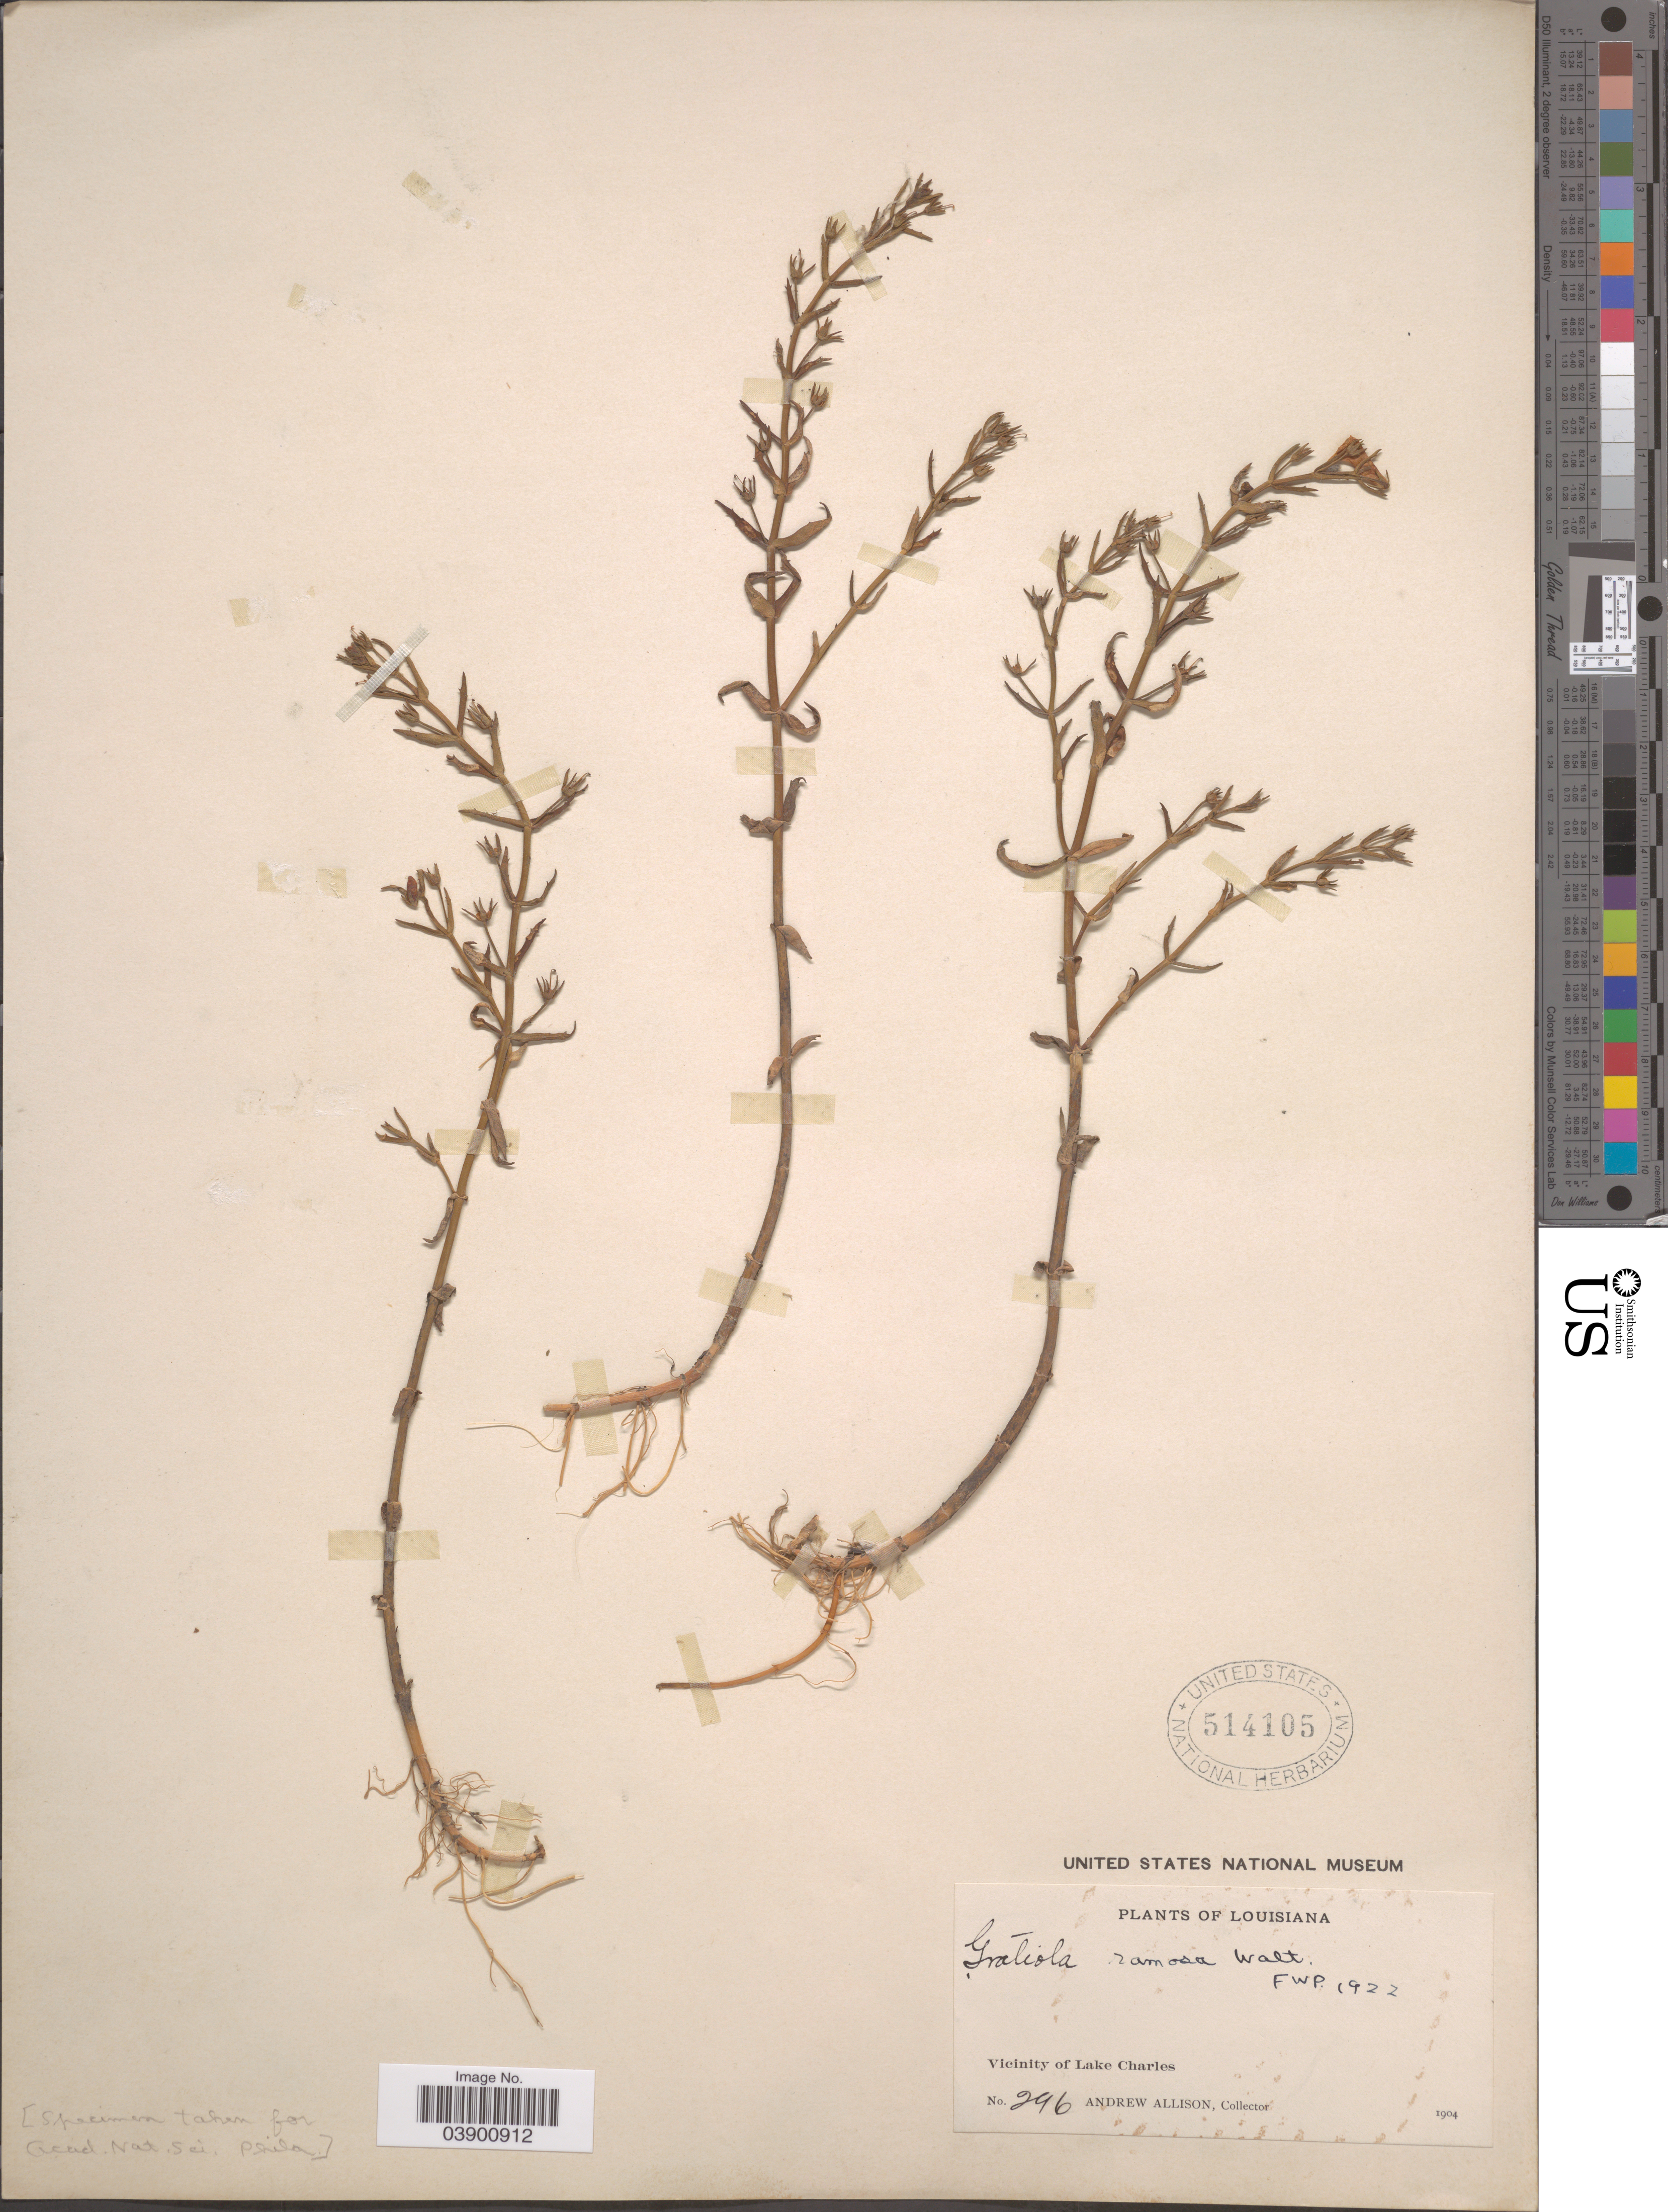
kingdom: Plantae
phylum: Tracheophyta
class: Magnoliopsida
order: Lamiales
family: Plantaginaceae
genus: Gratiola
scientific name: Gratiola ramosa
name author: Walter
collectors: A. Allison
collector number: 296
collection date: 1904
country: United States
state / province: Louisiana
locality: Vicinity of Lake Charles.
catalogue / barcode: US 514105